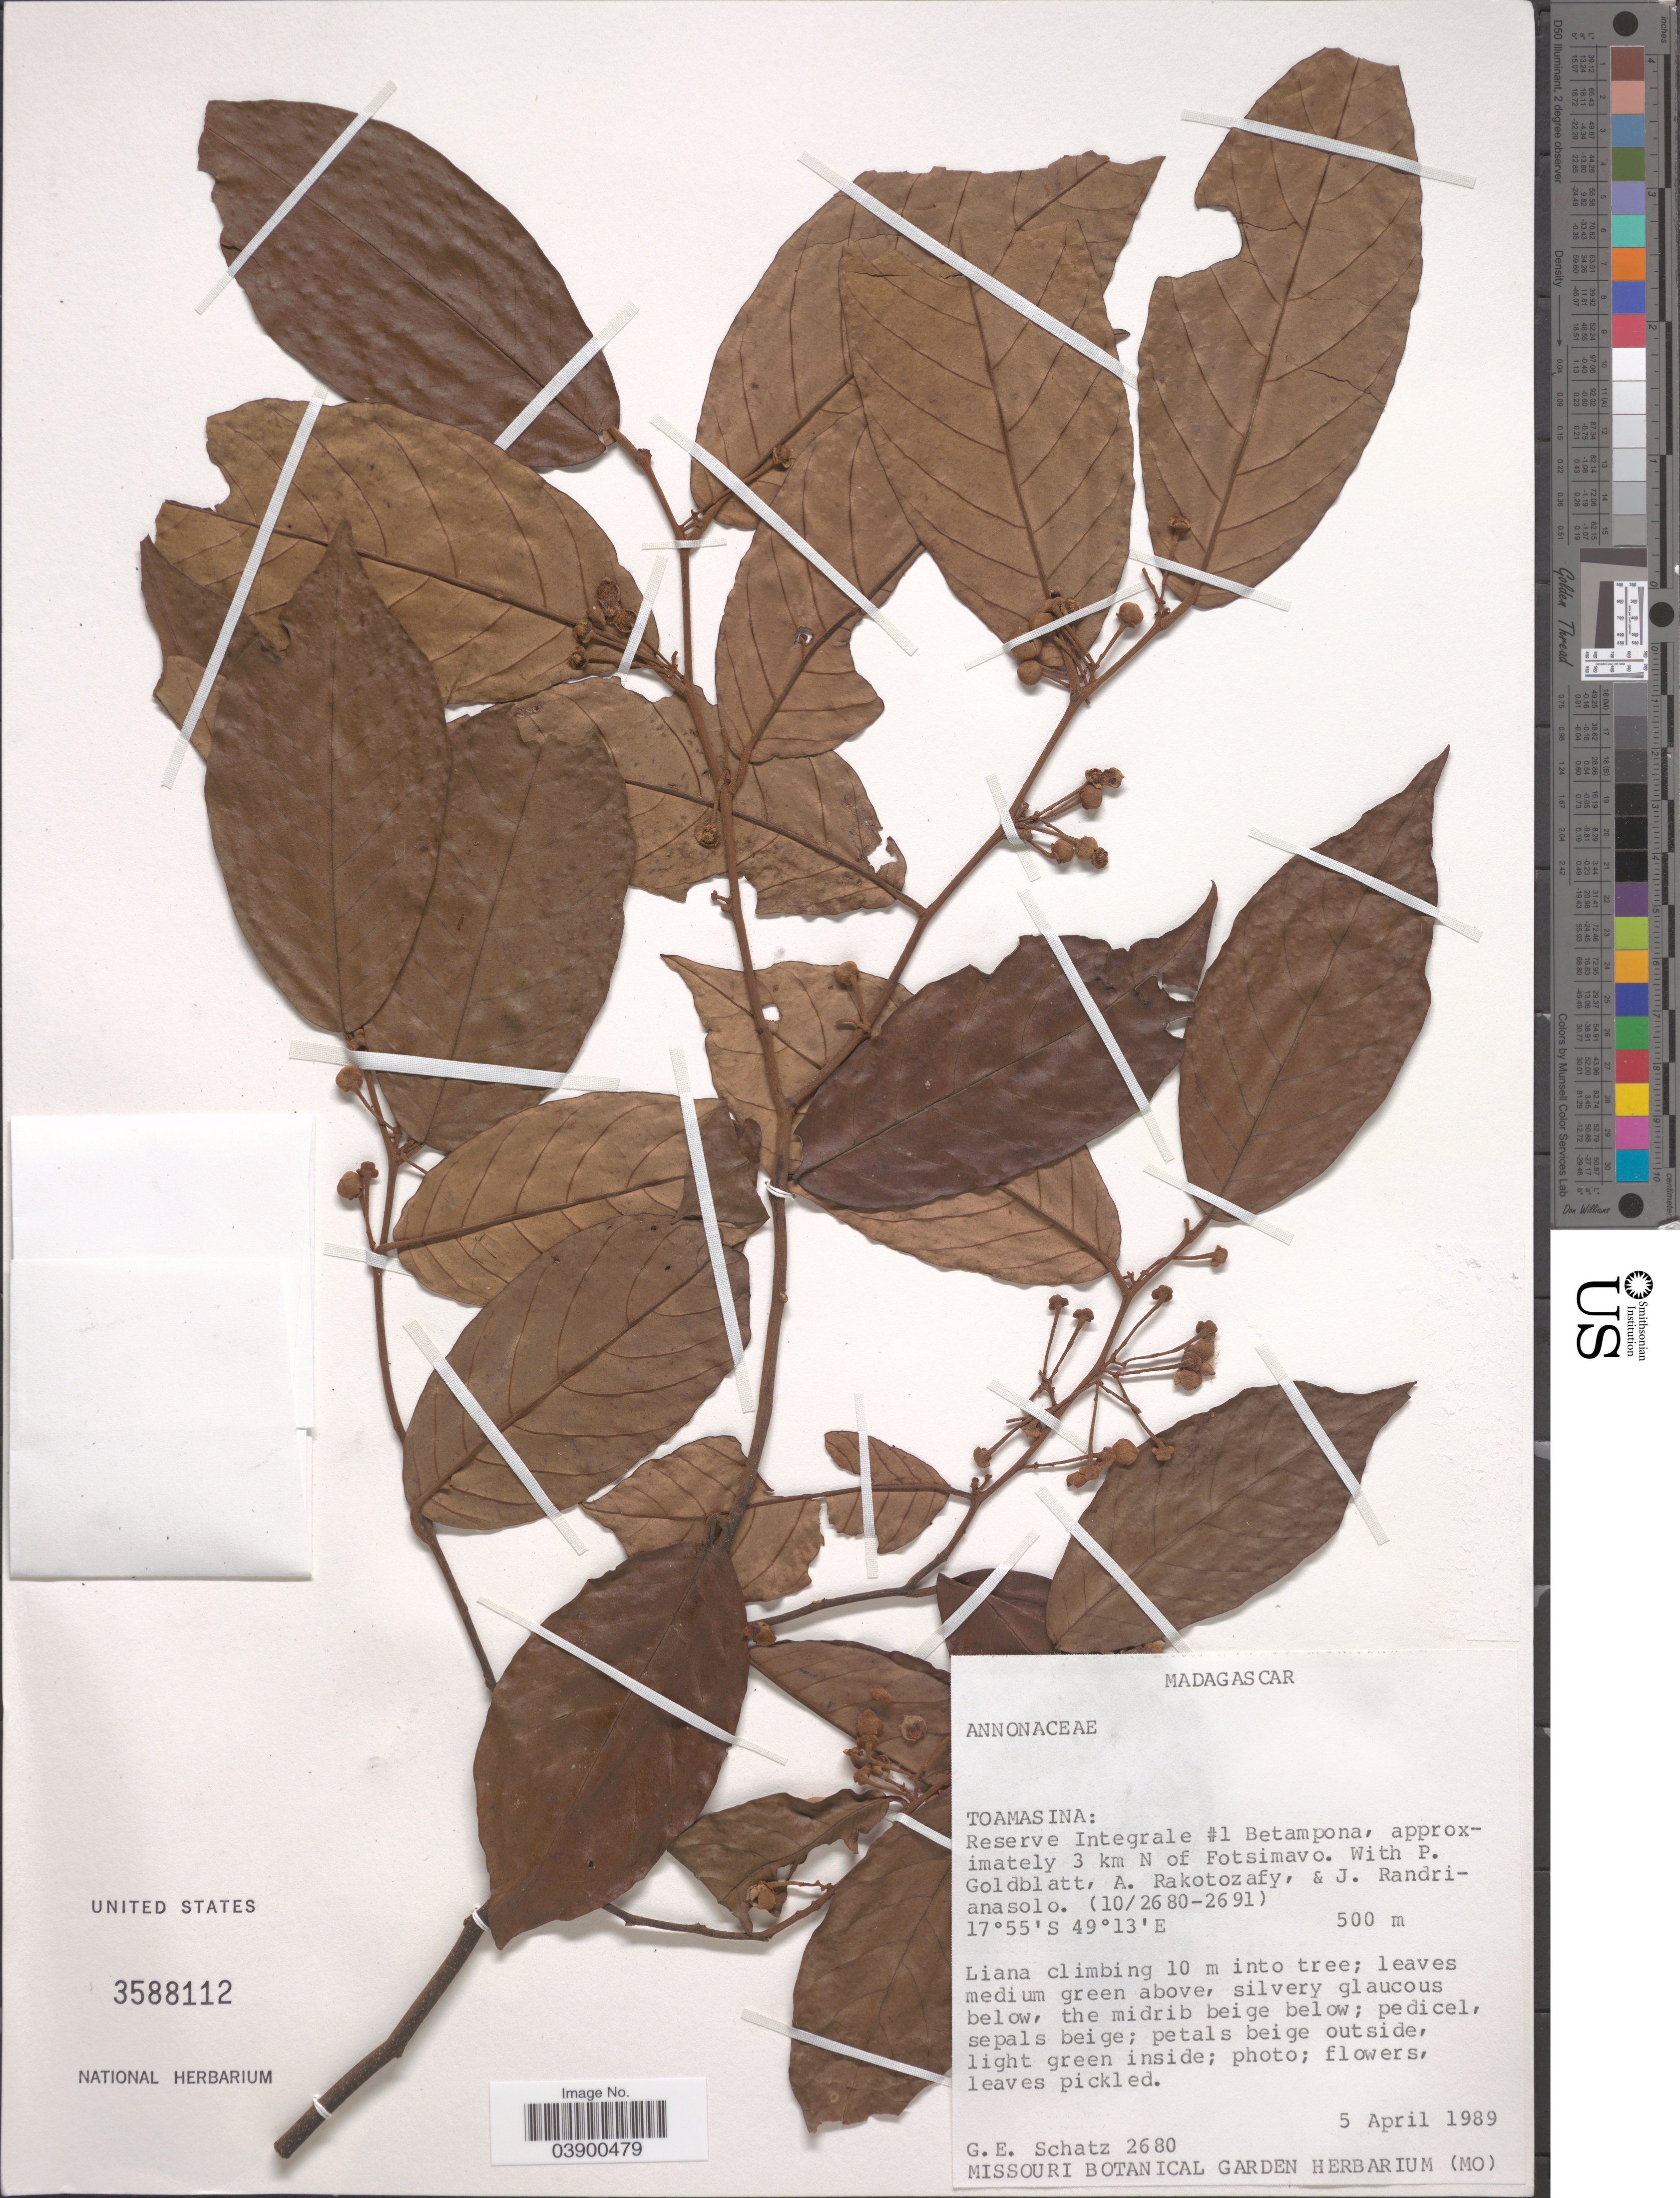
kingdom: Plantae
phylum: Tracheophyta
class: Magnoliopsida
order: Magnoliales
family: Annonaceae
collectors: G. Schatz, P. Goldblatt, A. Rakotozafy & J. Randrianasolo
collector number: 2680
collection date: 1989-04-05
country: Madagascar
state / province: Atsinanana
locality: Reserve Integrale #1 Betampona, approximately 3 km N of Fotsimavo.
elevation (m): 500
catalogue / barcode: US 3588112